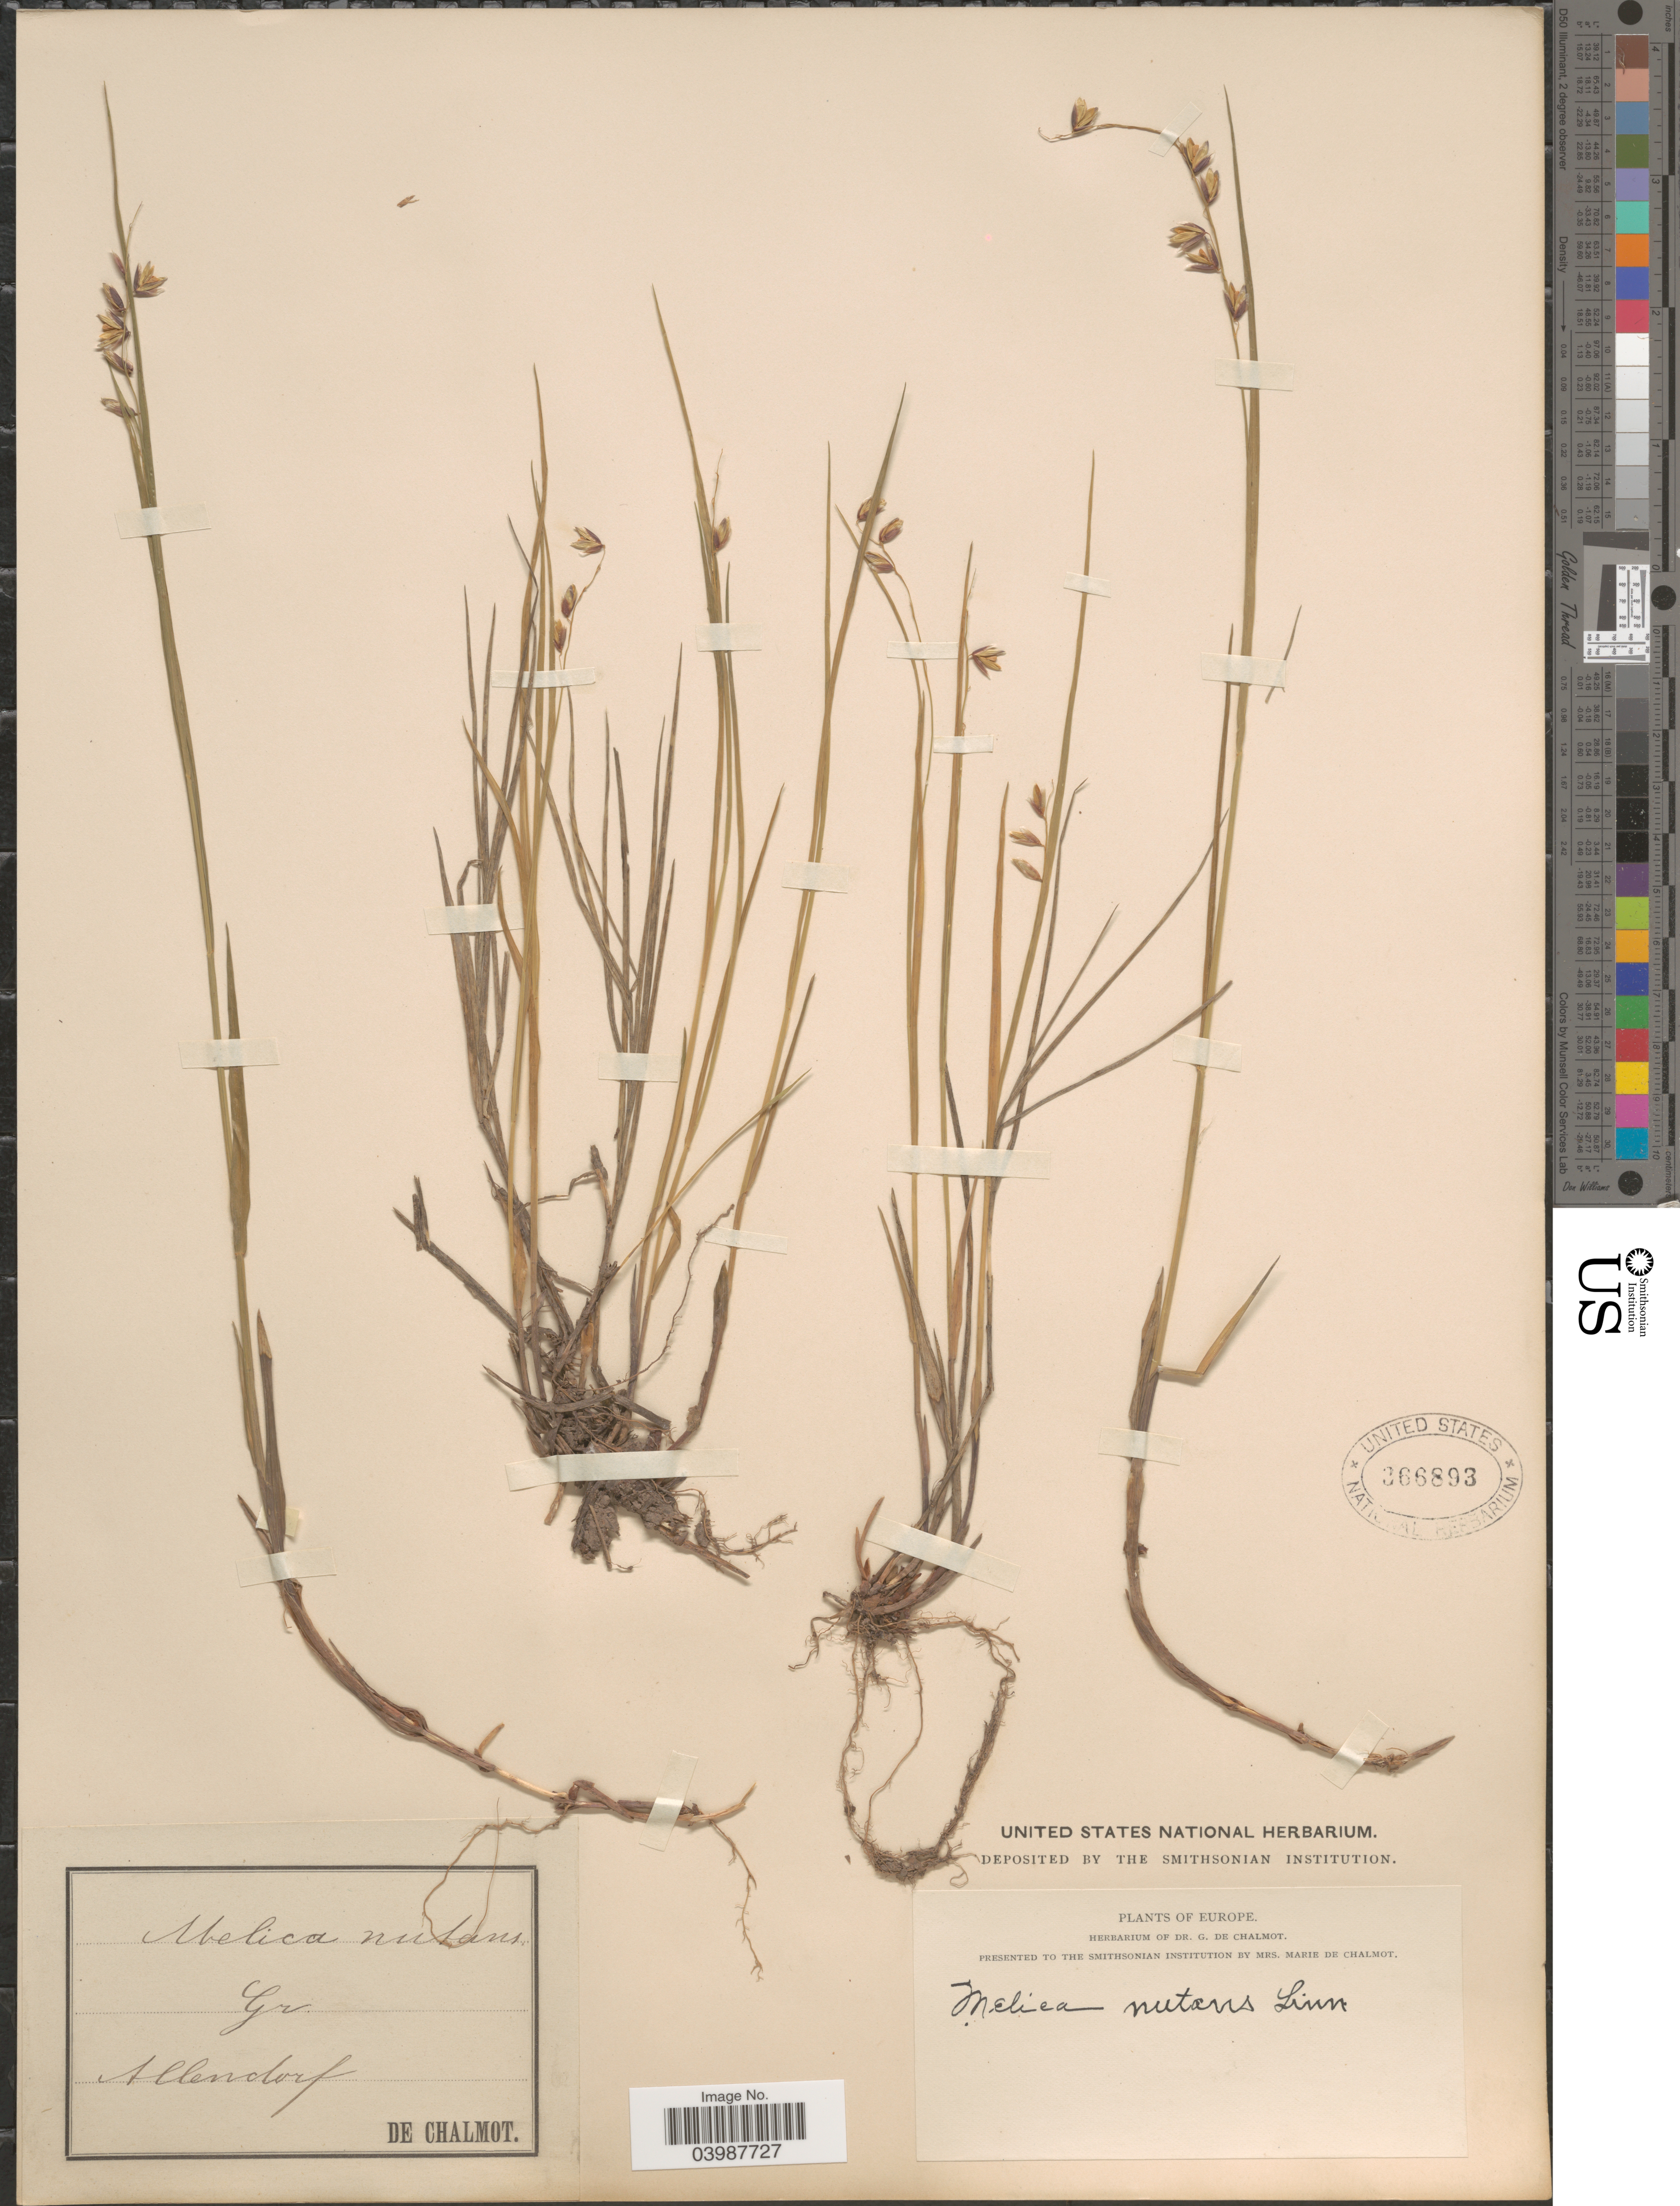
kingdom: Plantae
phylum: Tracheophyta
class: Liliopsida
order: Poales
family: Poaceae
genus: Melica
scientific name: Melica nutans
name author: L.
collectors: G. de Chalmot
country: Germany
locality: Gr. Allendorf. Europe.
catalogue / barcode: US 366893